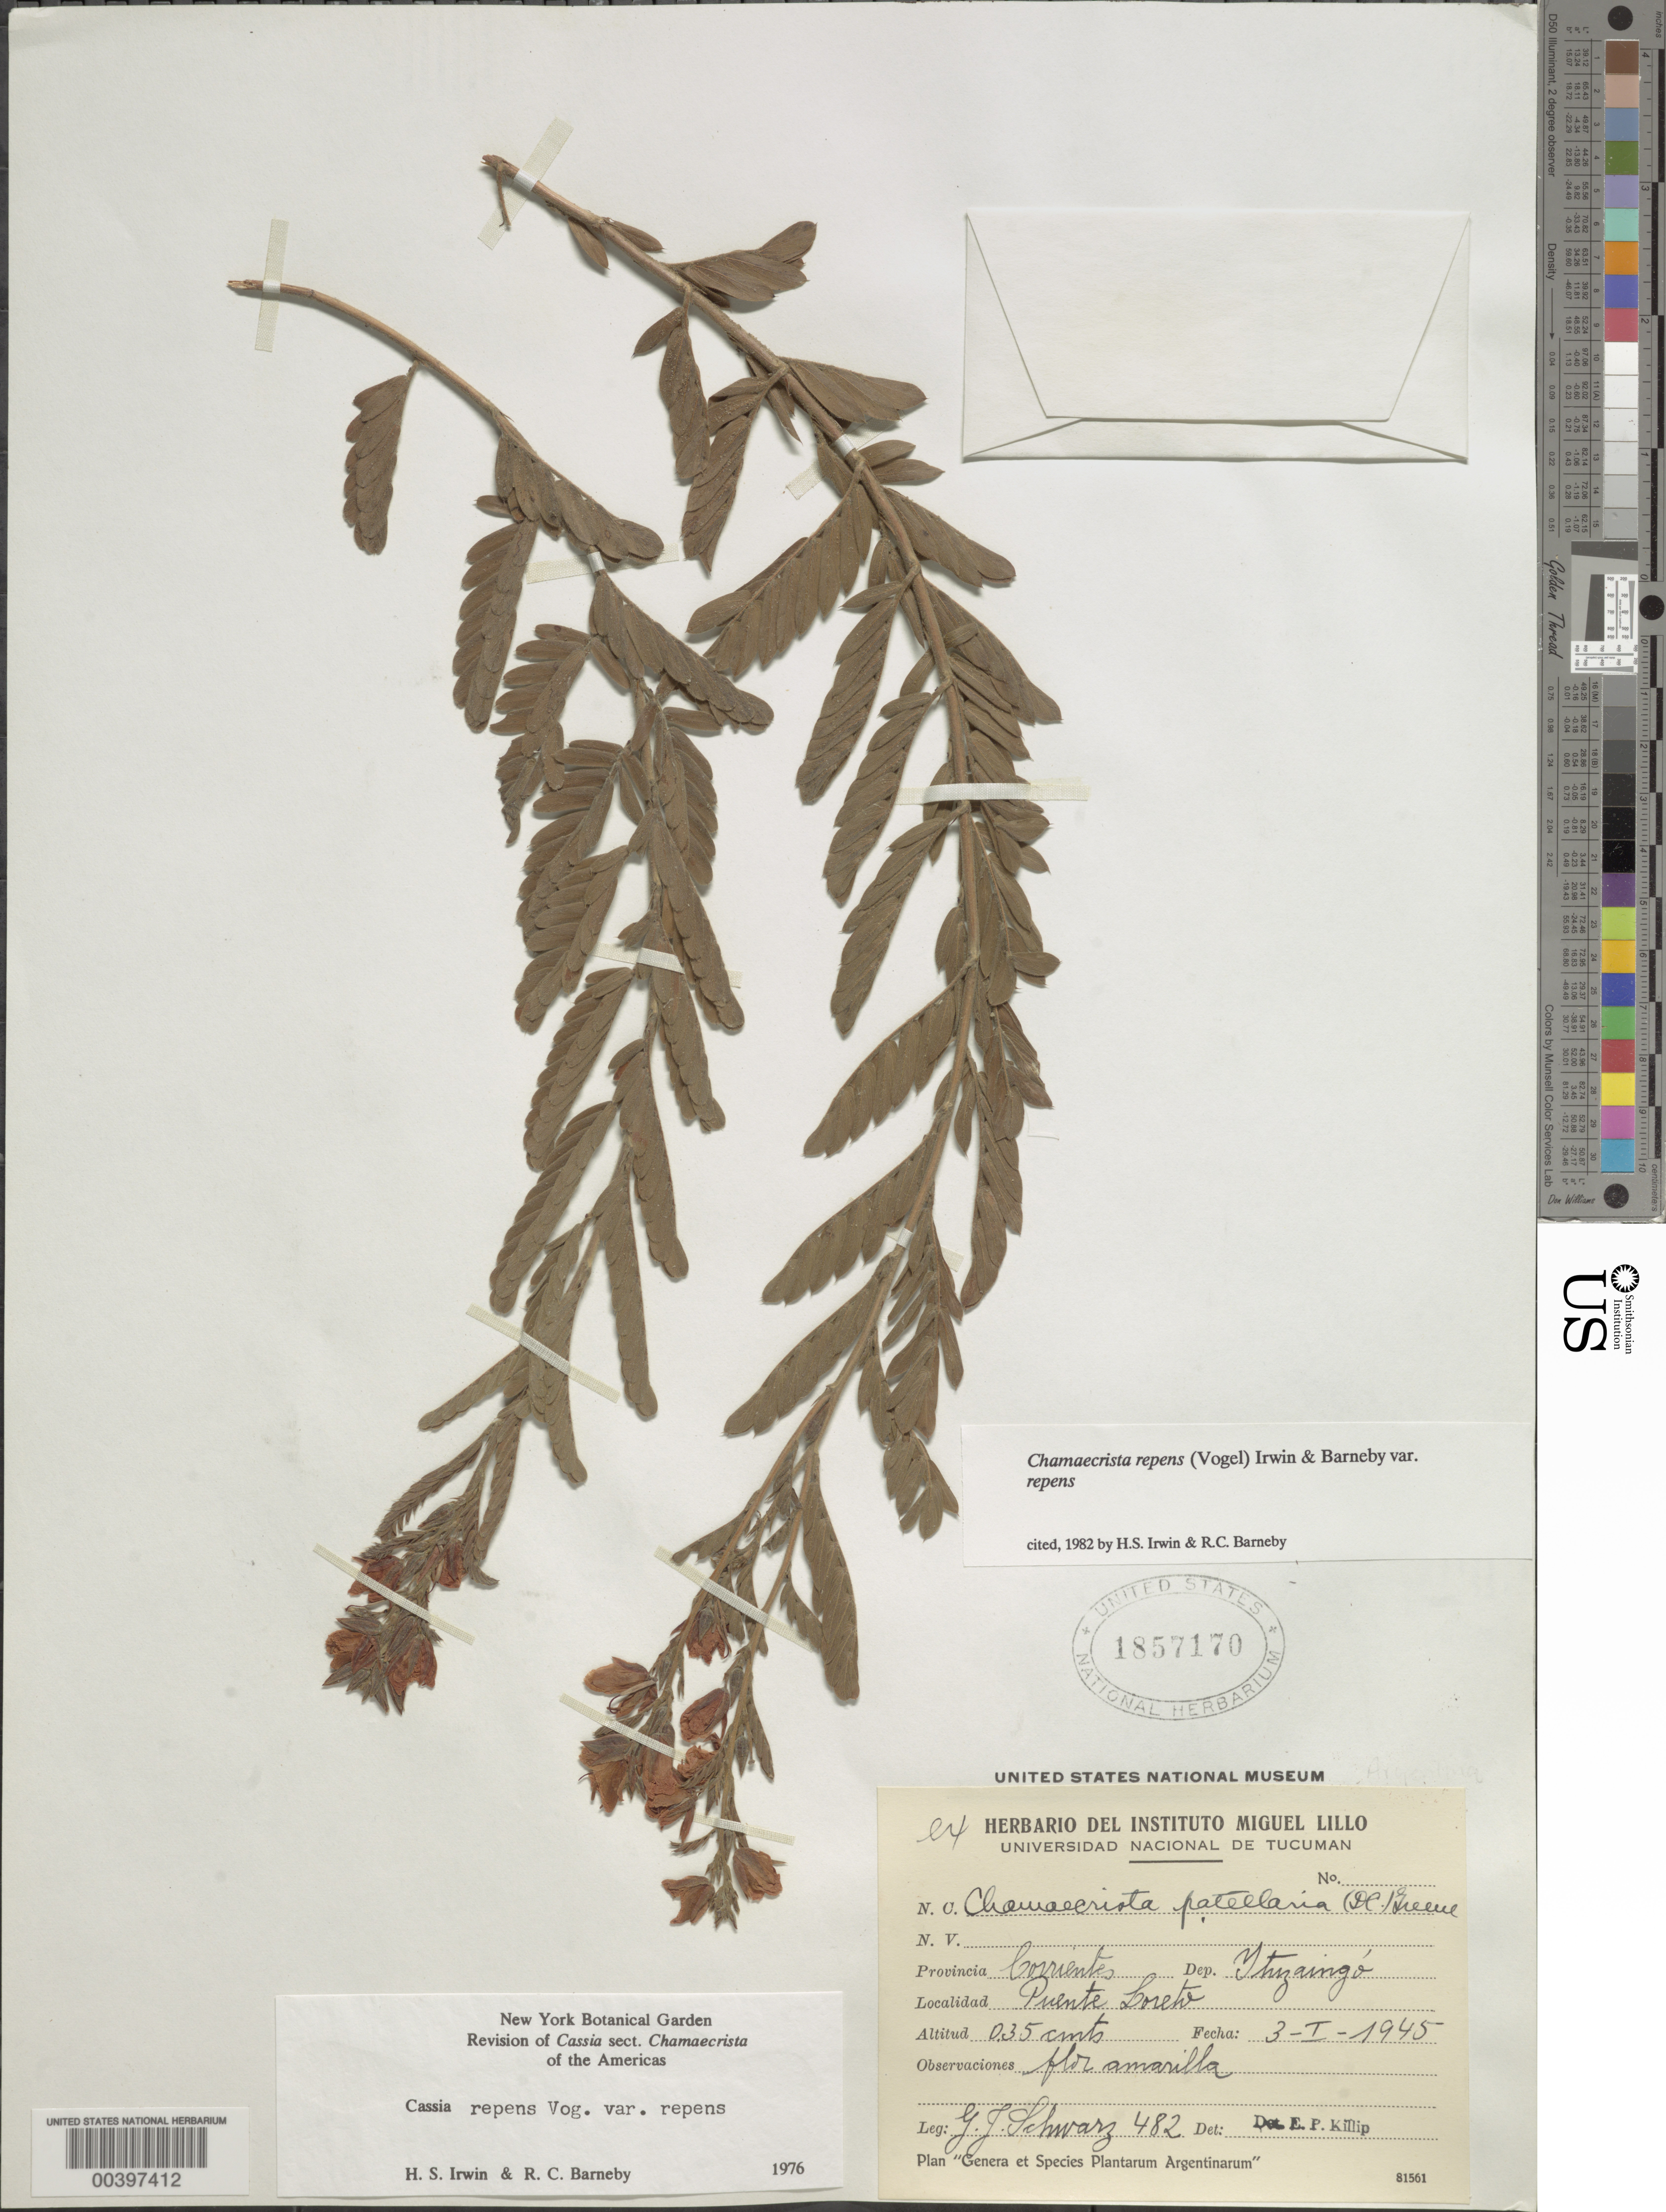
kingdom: Plantae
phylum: Tracheophyta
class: Magnoliopsida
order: Fabales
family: Fabaceae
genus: Chamaecrista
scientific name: Chamaecrista repens var. repens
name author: (Vogel) H.S. Irwin & Barneby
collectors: G. J. Schwarz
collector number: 482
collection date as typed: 03 Jan 1945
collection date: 1945-01-03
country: Argentina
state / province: Corrientes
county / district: Ituzaingó ?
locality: Dept. Ytuzaingo (?), Puente Loreto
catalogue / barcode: US 1857170